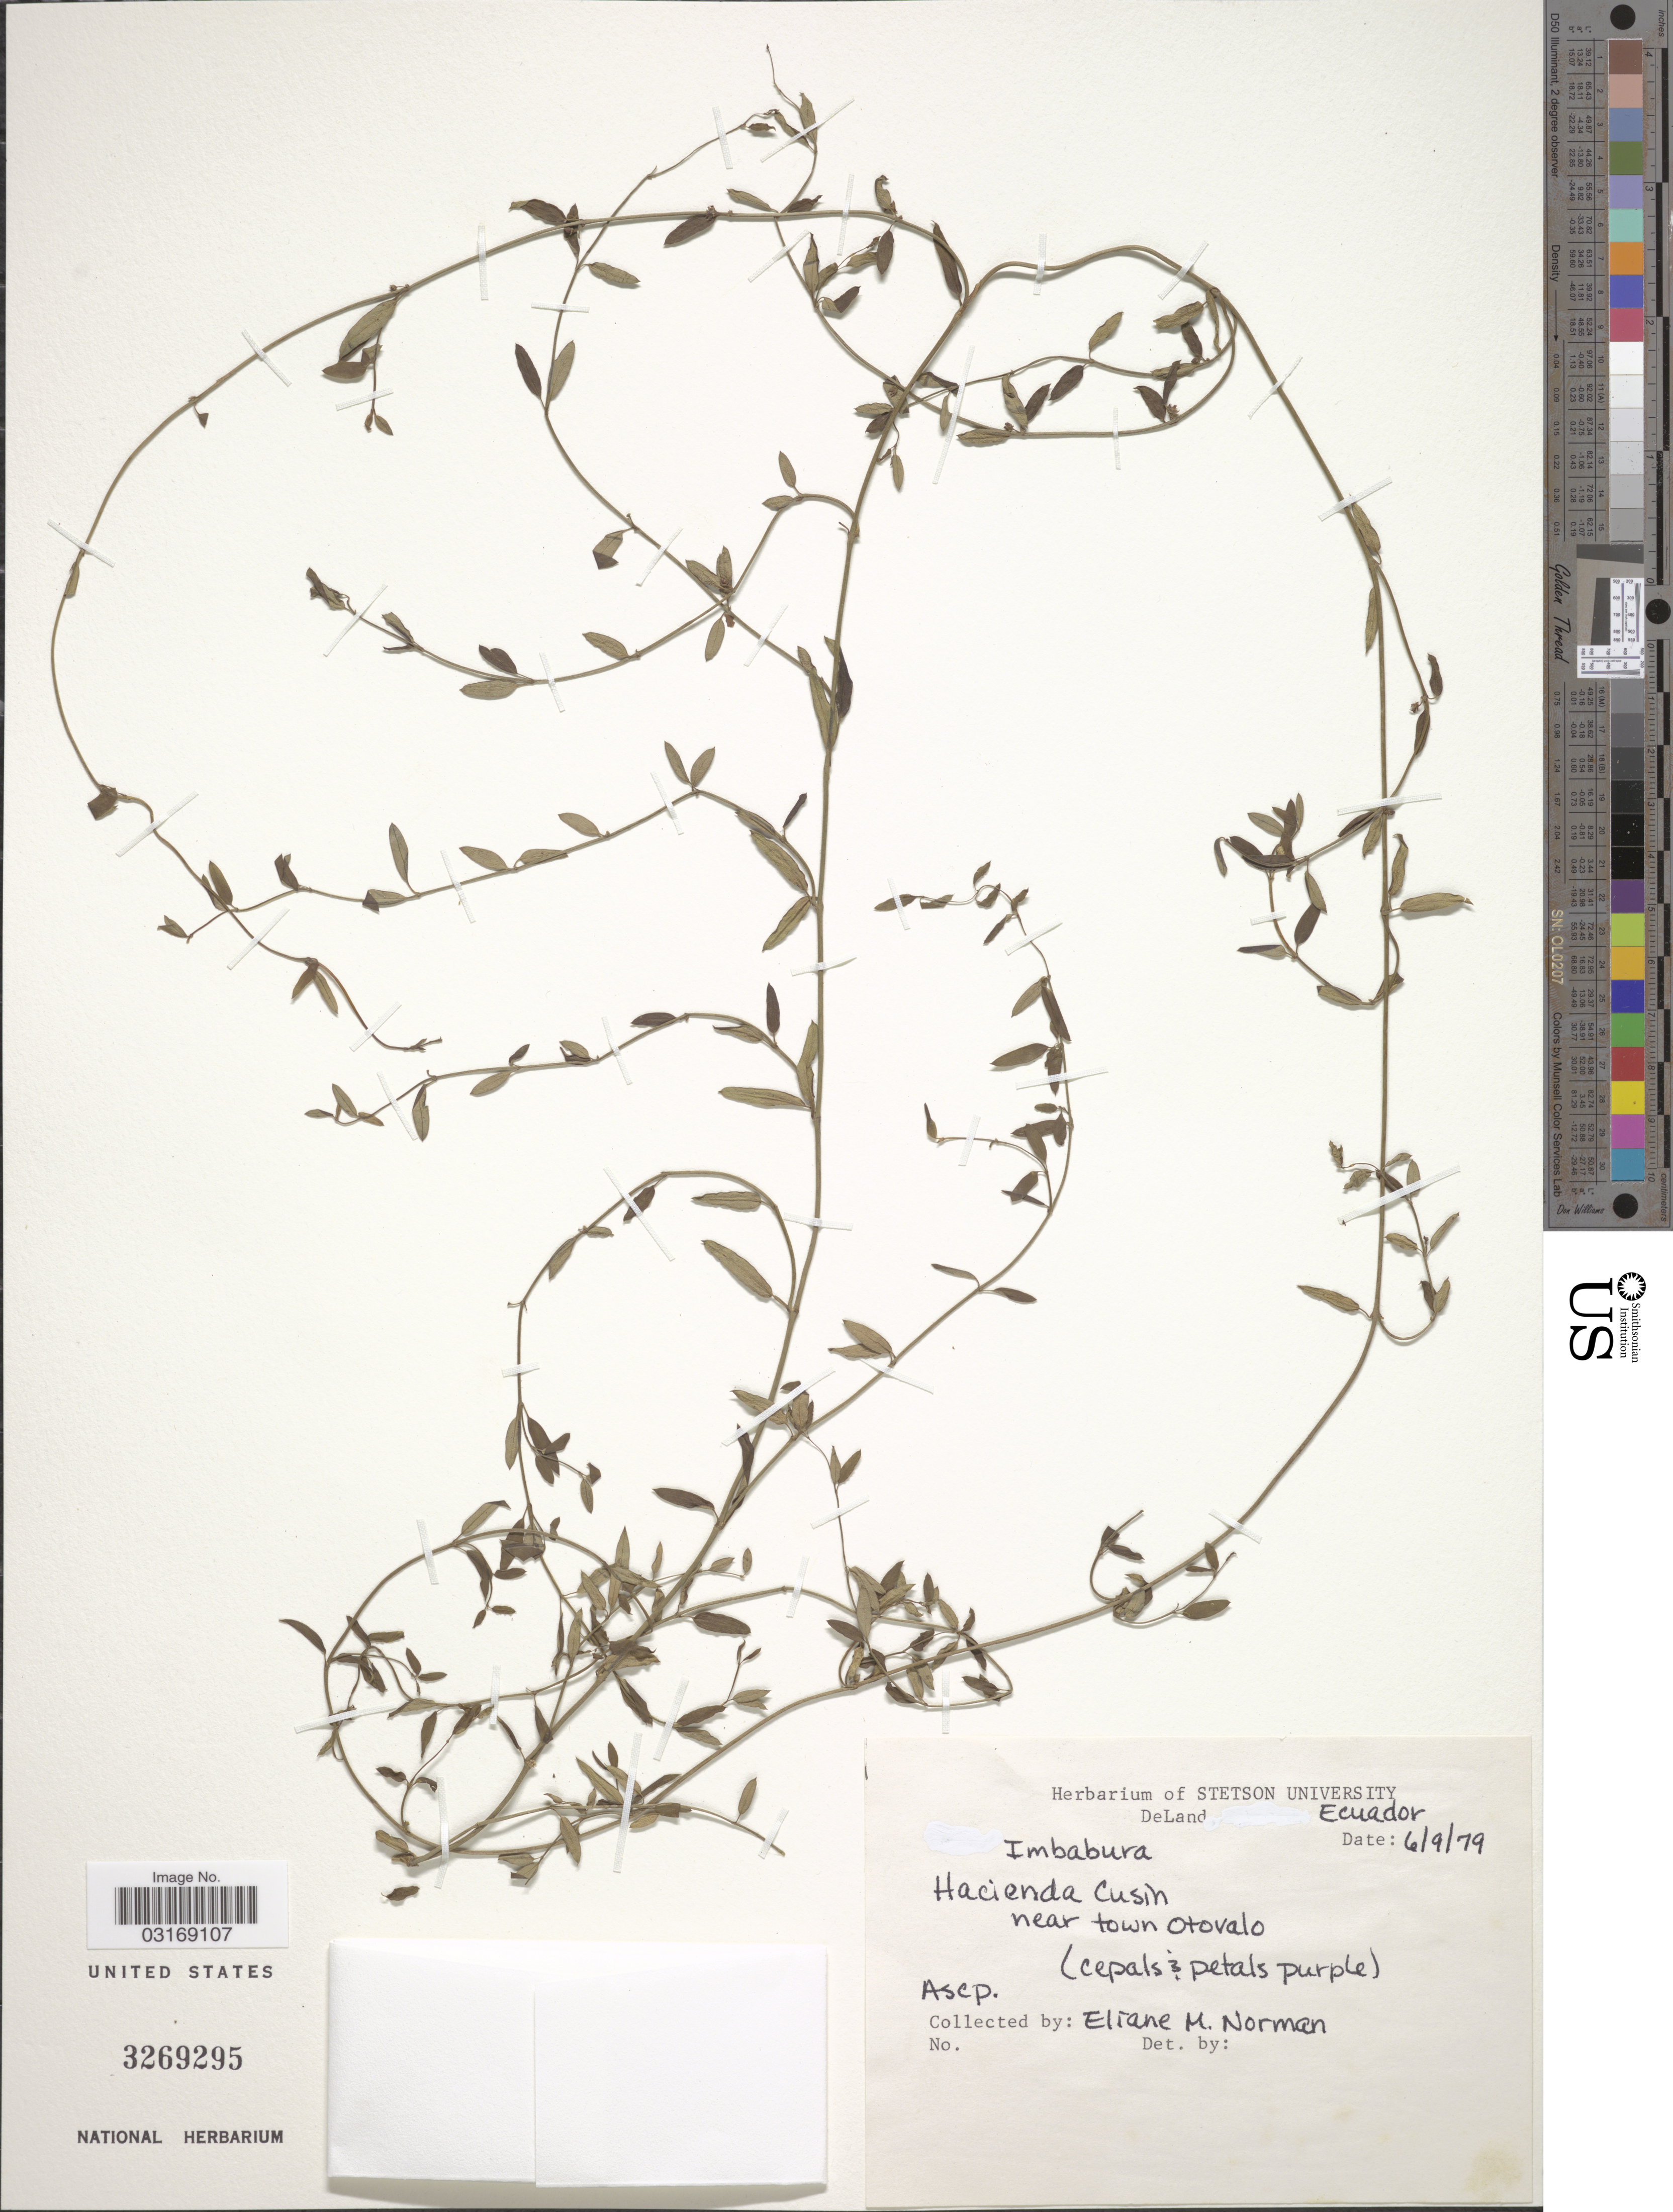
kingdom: Plantae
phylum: Tracheophyta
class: Magnoliopsida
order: Gentianales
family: Apocynaceae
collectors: E. Norman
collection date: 1979-09-06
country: Ecuador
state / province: Imbabura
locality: Hacienda Cusin near town Otovalo.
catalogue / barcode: US 3269295